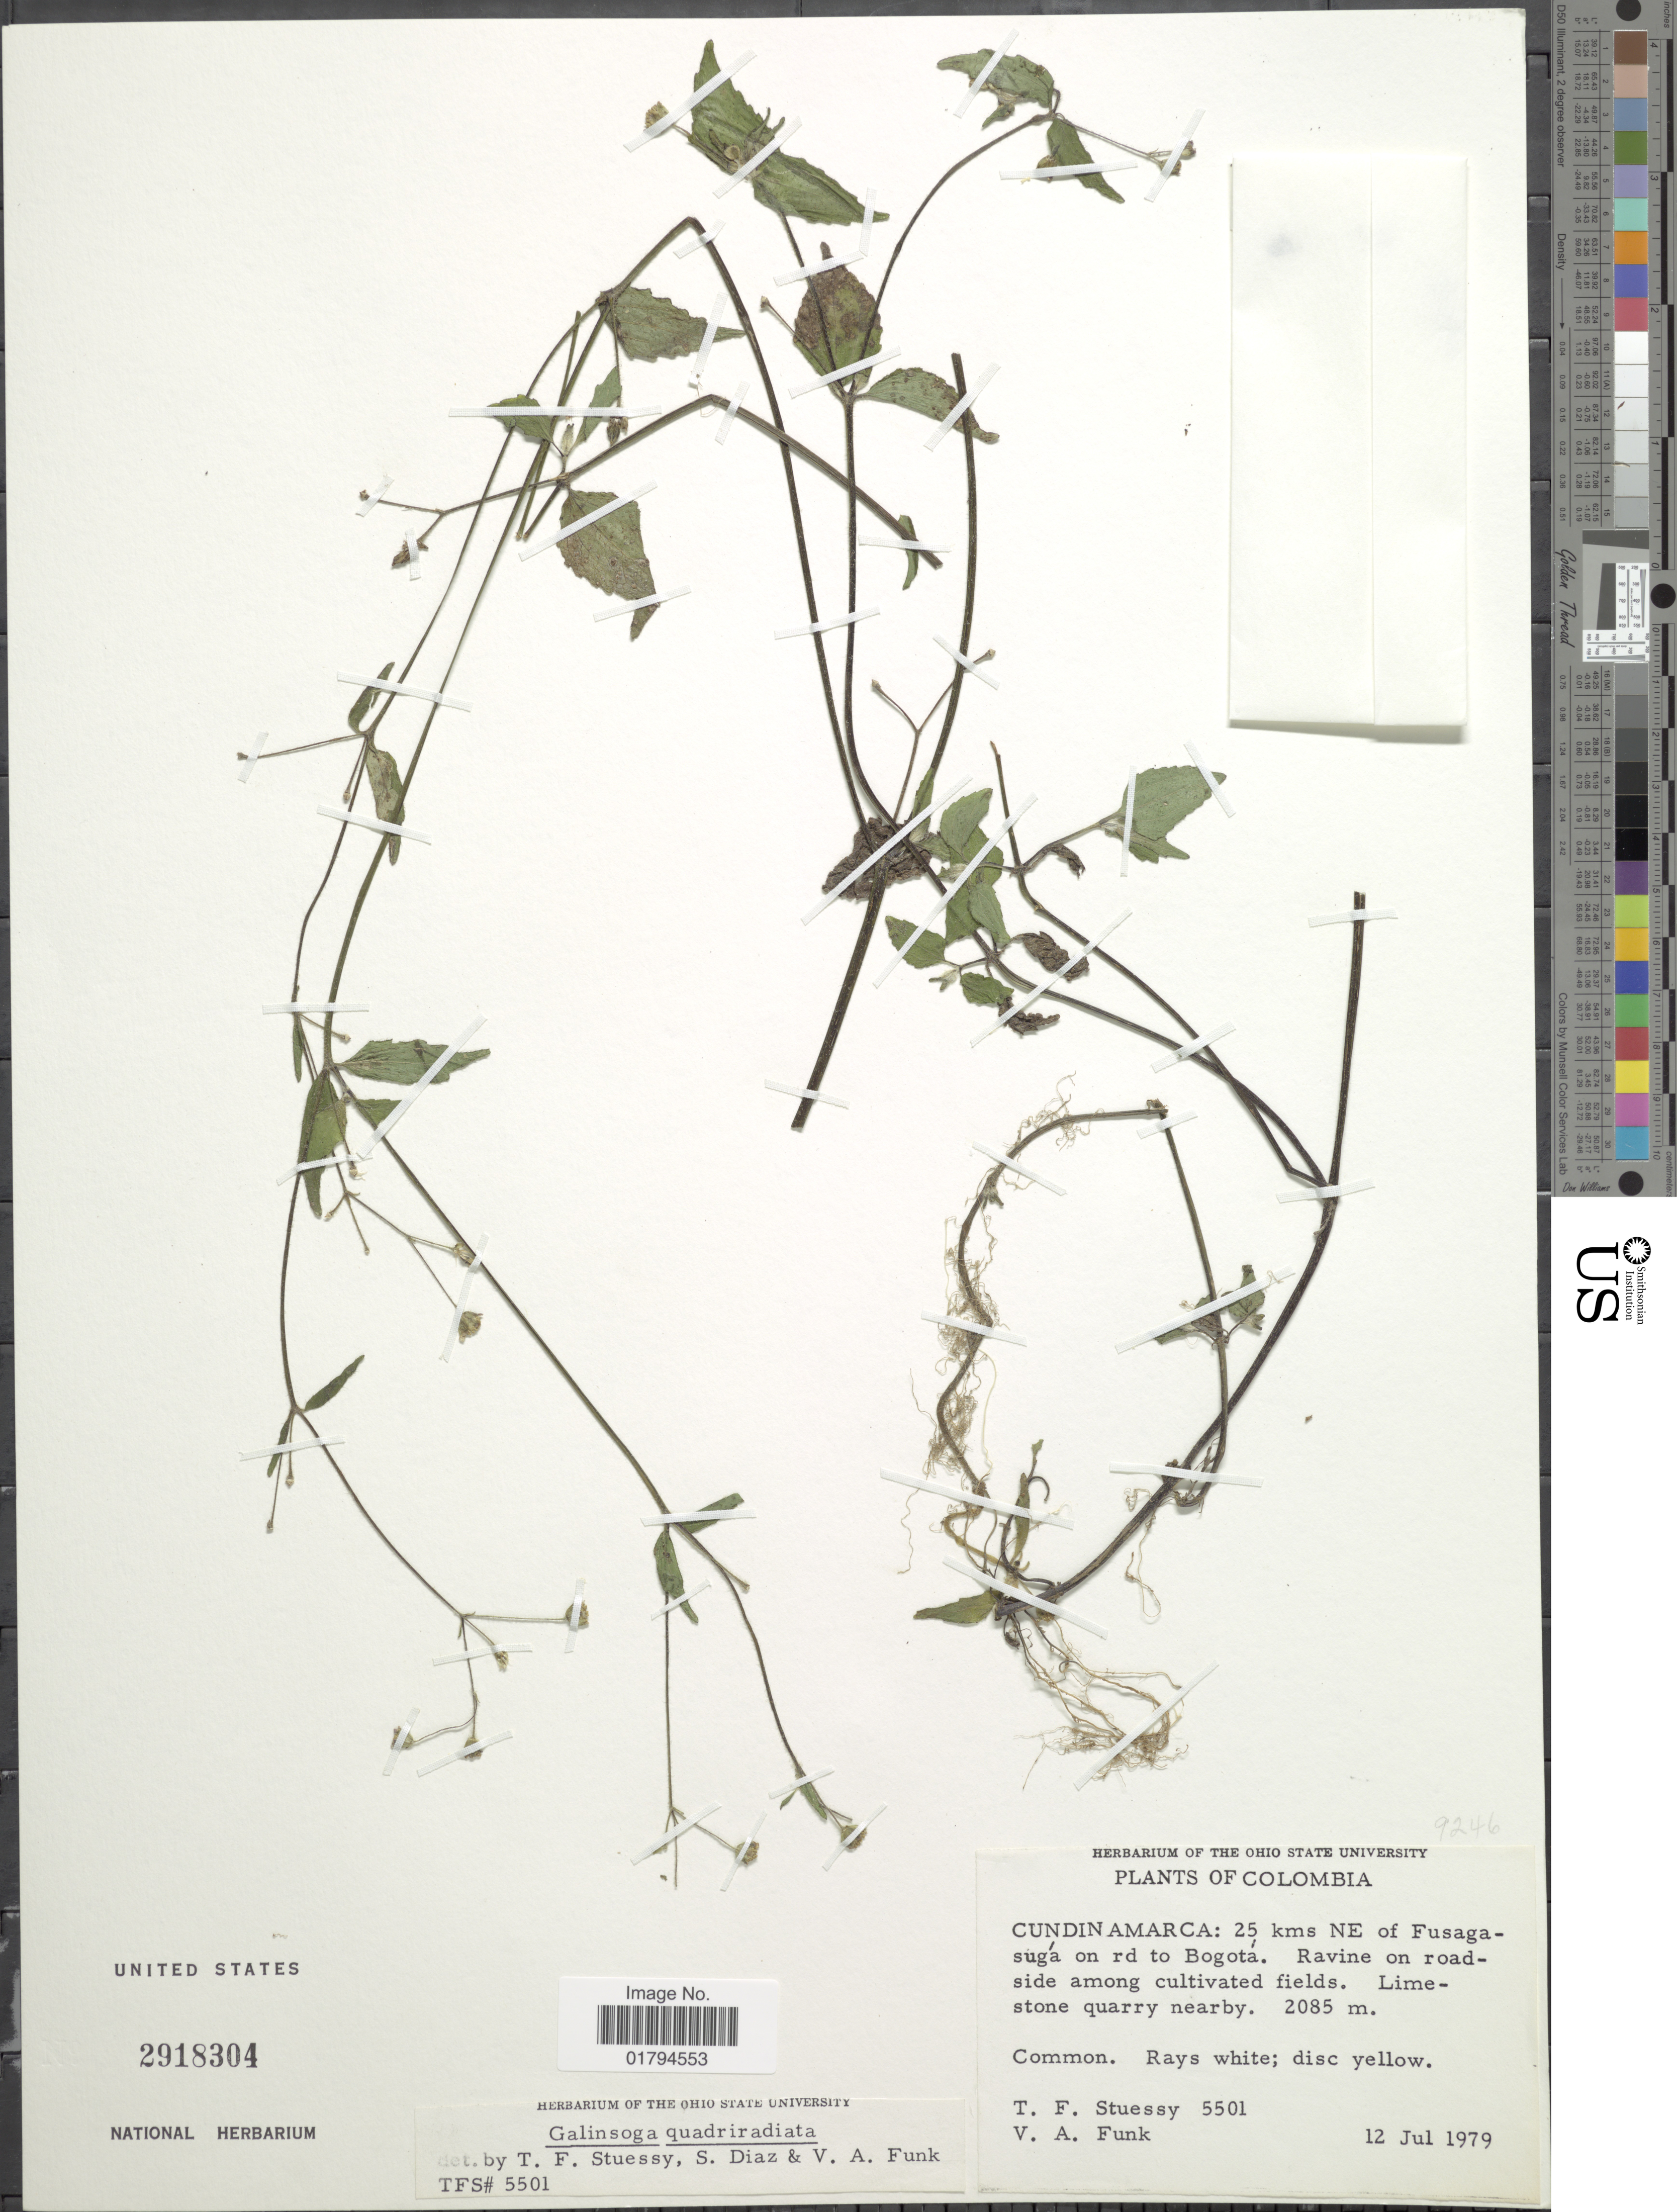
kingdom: Plantae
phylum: Tracheophyta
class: Magnoliopsida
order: Asterales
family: Asteraceae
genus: Galinsoga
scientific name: Galinsoga quadriradiata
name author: Ruiz & Pav.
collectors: T. Steussy & V. Funk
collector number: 5501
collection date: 1979-07-12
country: Colombia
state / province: Cundinamarca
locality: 25 kms Ne of Fusagasuga on rd to Bogota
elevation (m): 2085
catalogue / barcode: US 2918304